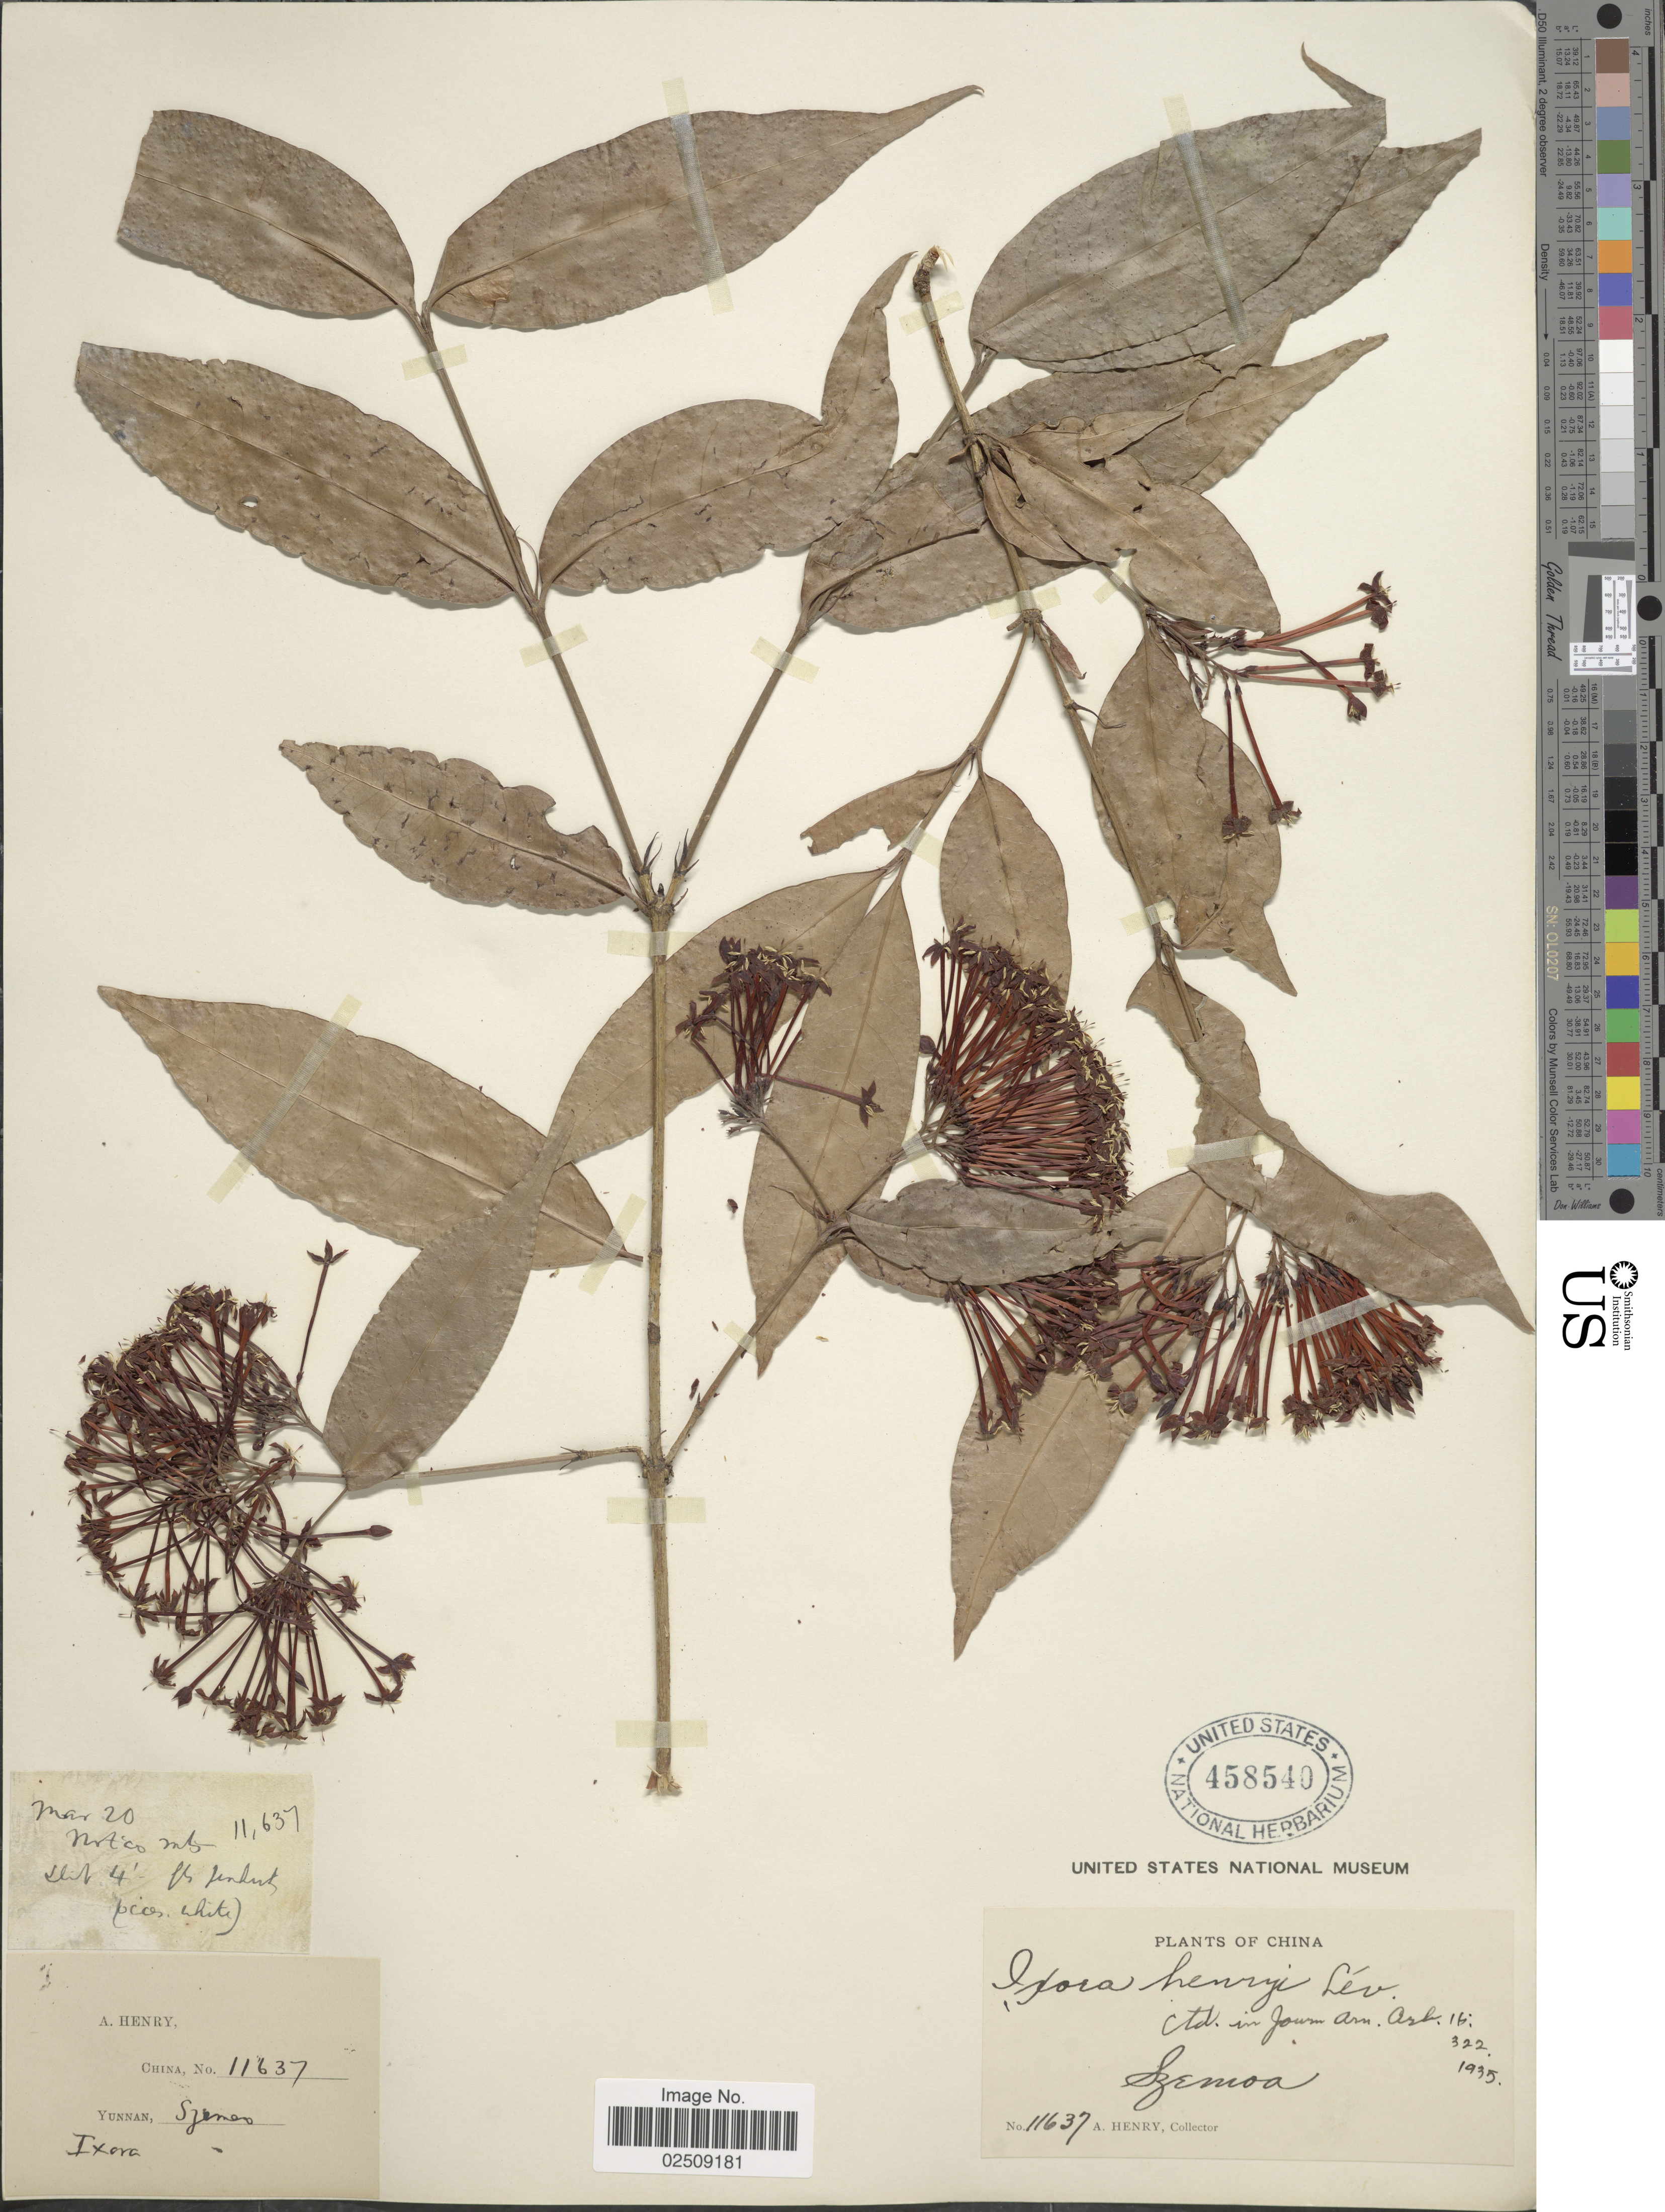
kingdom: Plantae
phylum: Tracheophyta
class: Magnoliopsida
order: Gentianales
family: Rubiaceae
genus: Ixora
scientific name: Ixora henryi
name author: H. Lév.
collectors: A. Henry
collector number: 11637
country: China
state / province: Yunnan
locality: Szemoa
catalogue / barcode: US 458540